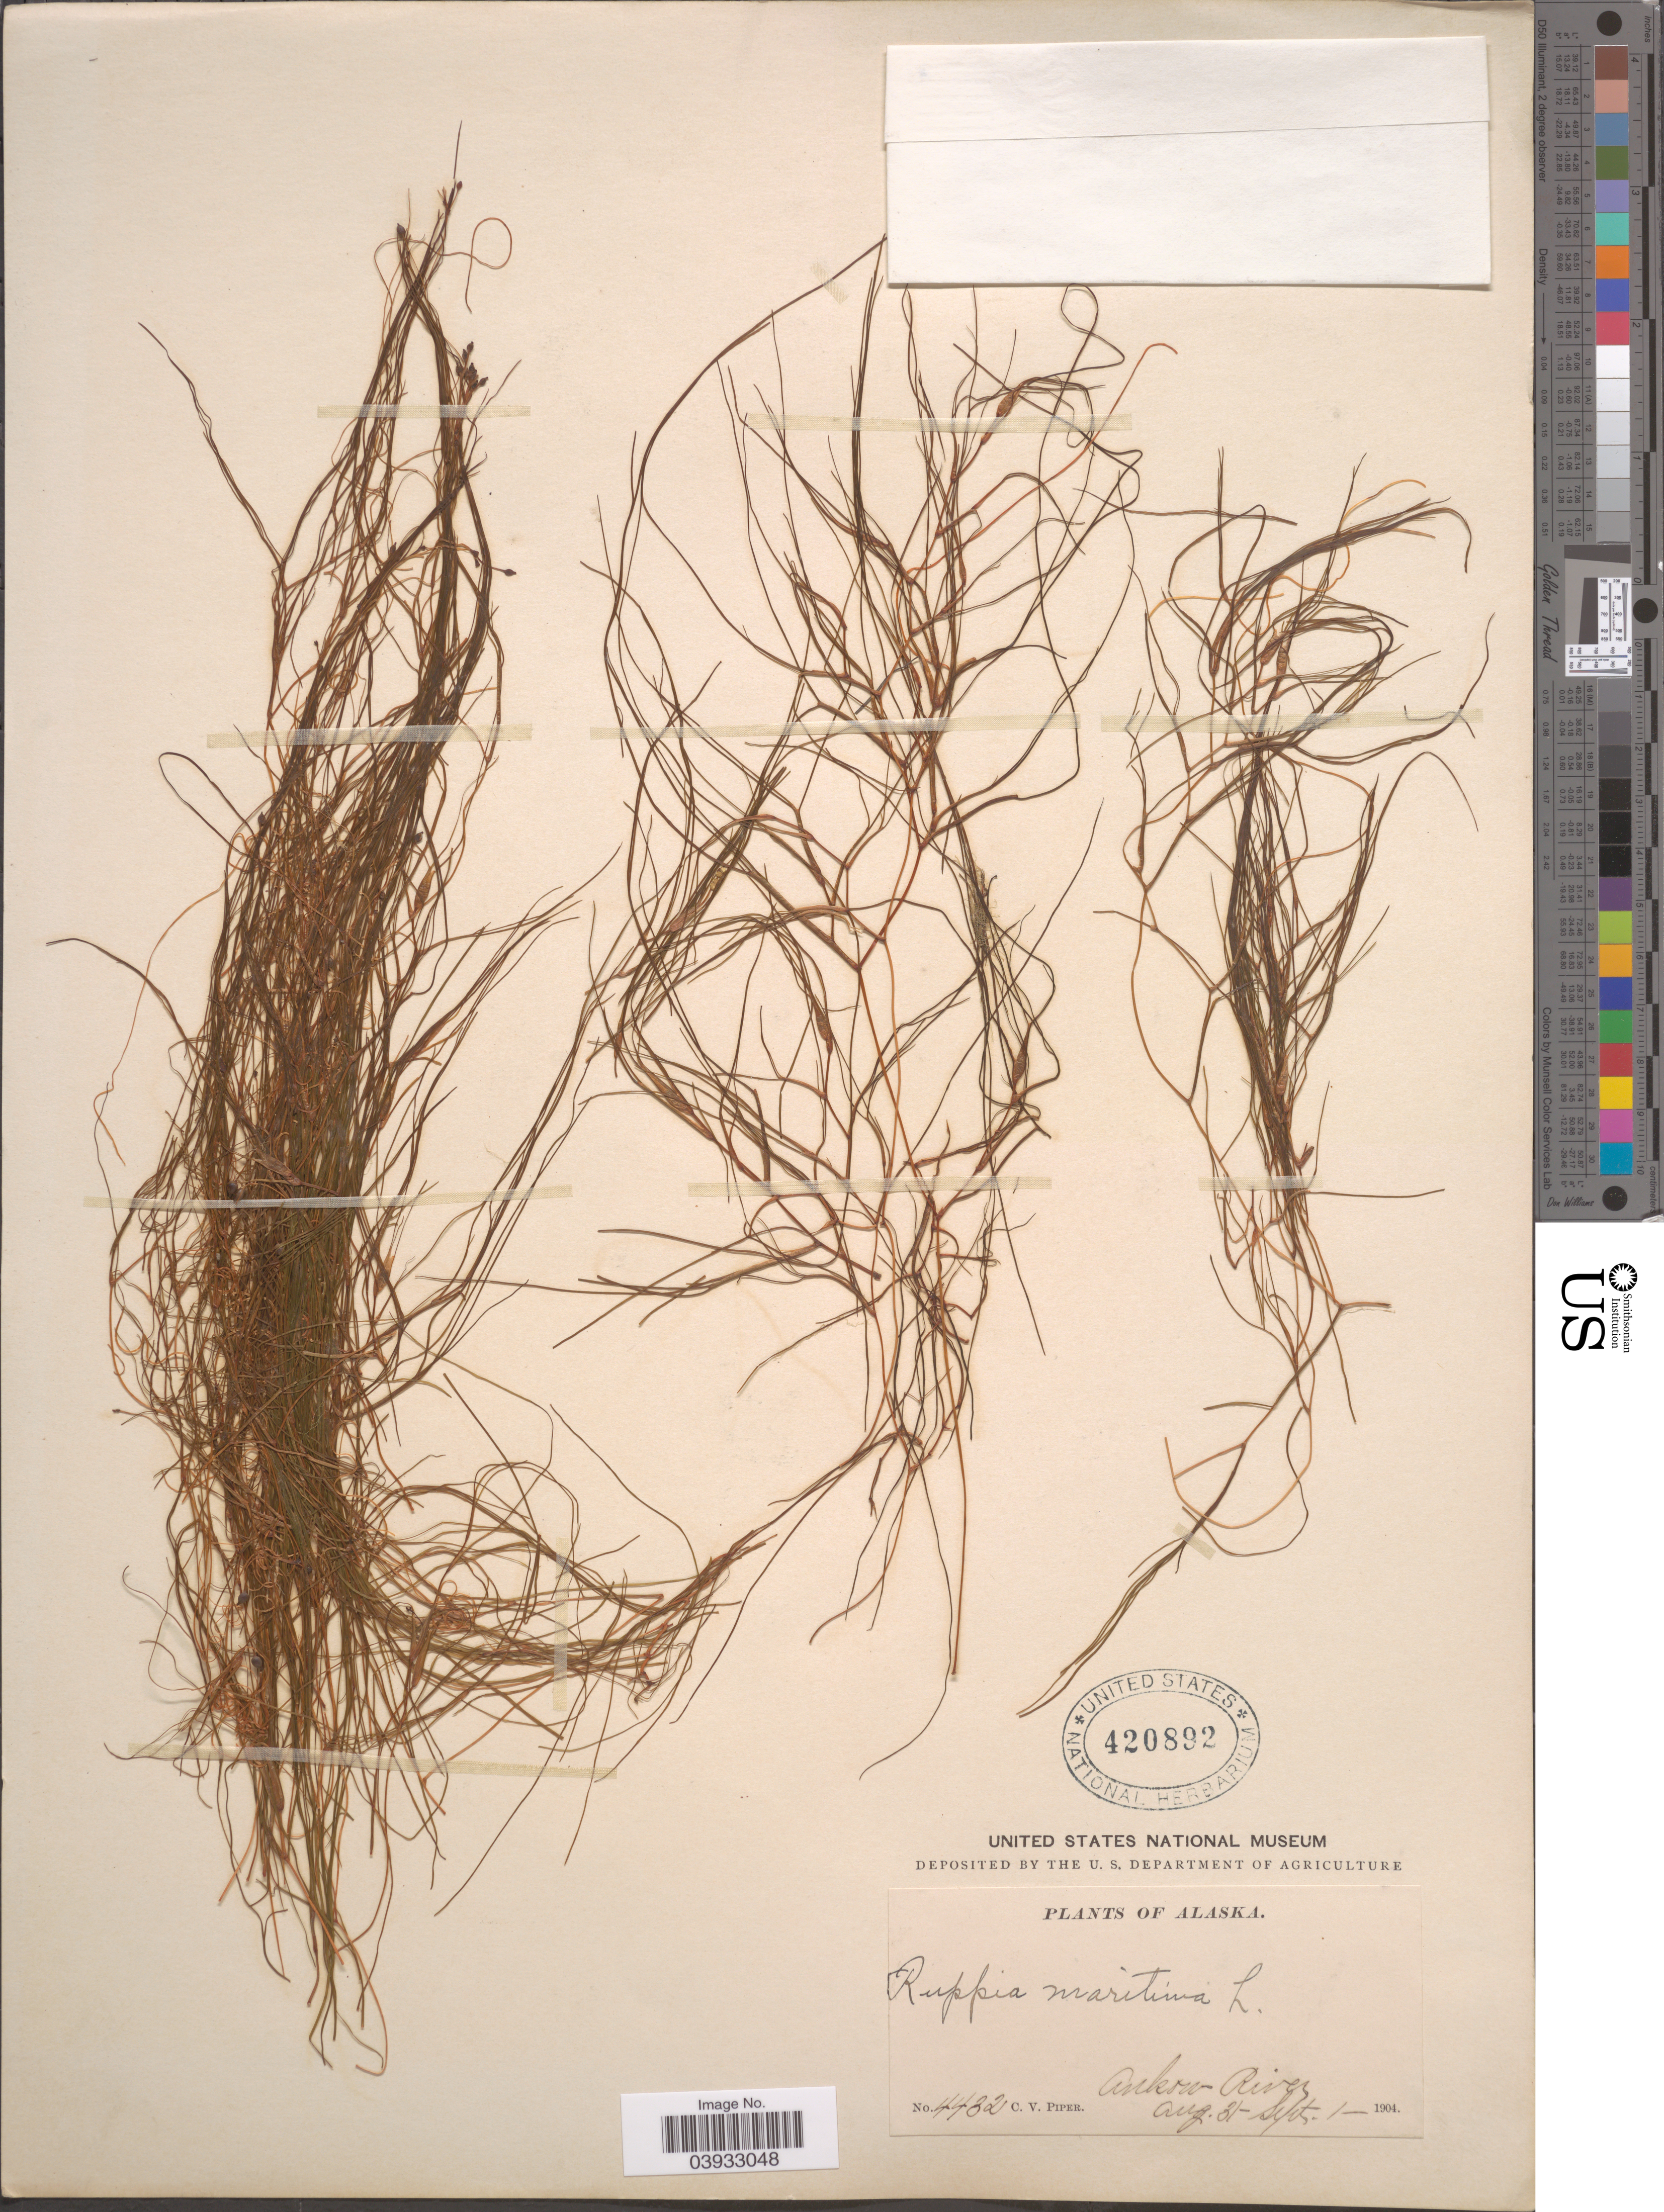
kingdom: Plantae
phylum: Tracheophyta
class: Liliopsida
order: Alismatales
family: Ruppiaceae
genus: Ruppia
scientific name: Ruppia maritima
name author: L.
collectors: C. V. Piper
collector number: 4432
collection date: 1904-08-31/1904-09-01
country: United States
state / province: Alaska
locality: Ankow River.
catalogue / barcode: US 420892